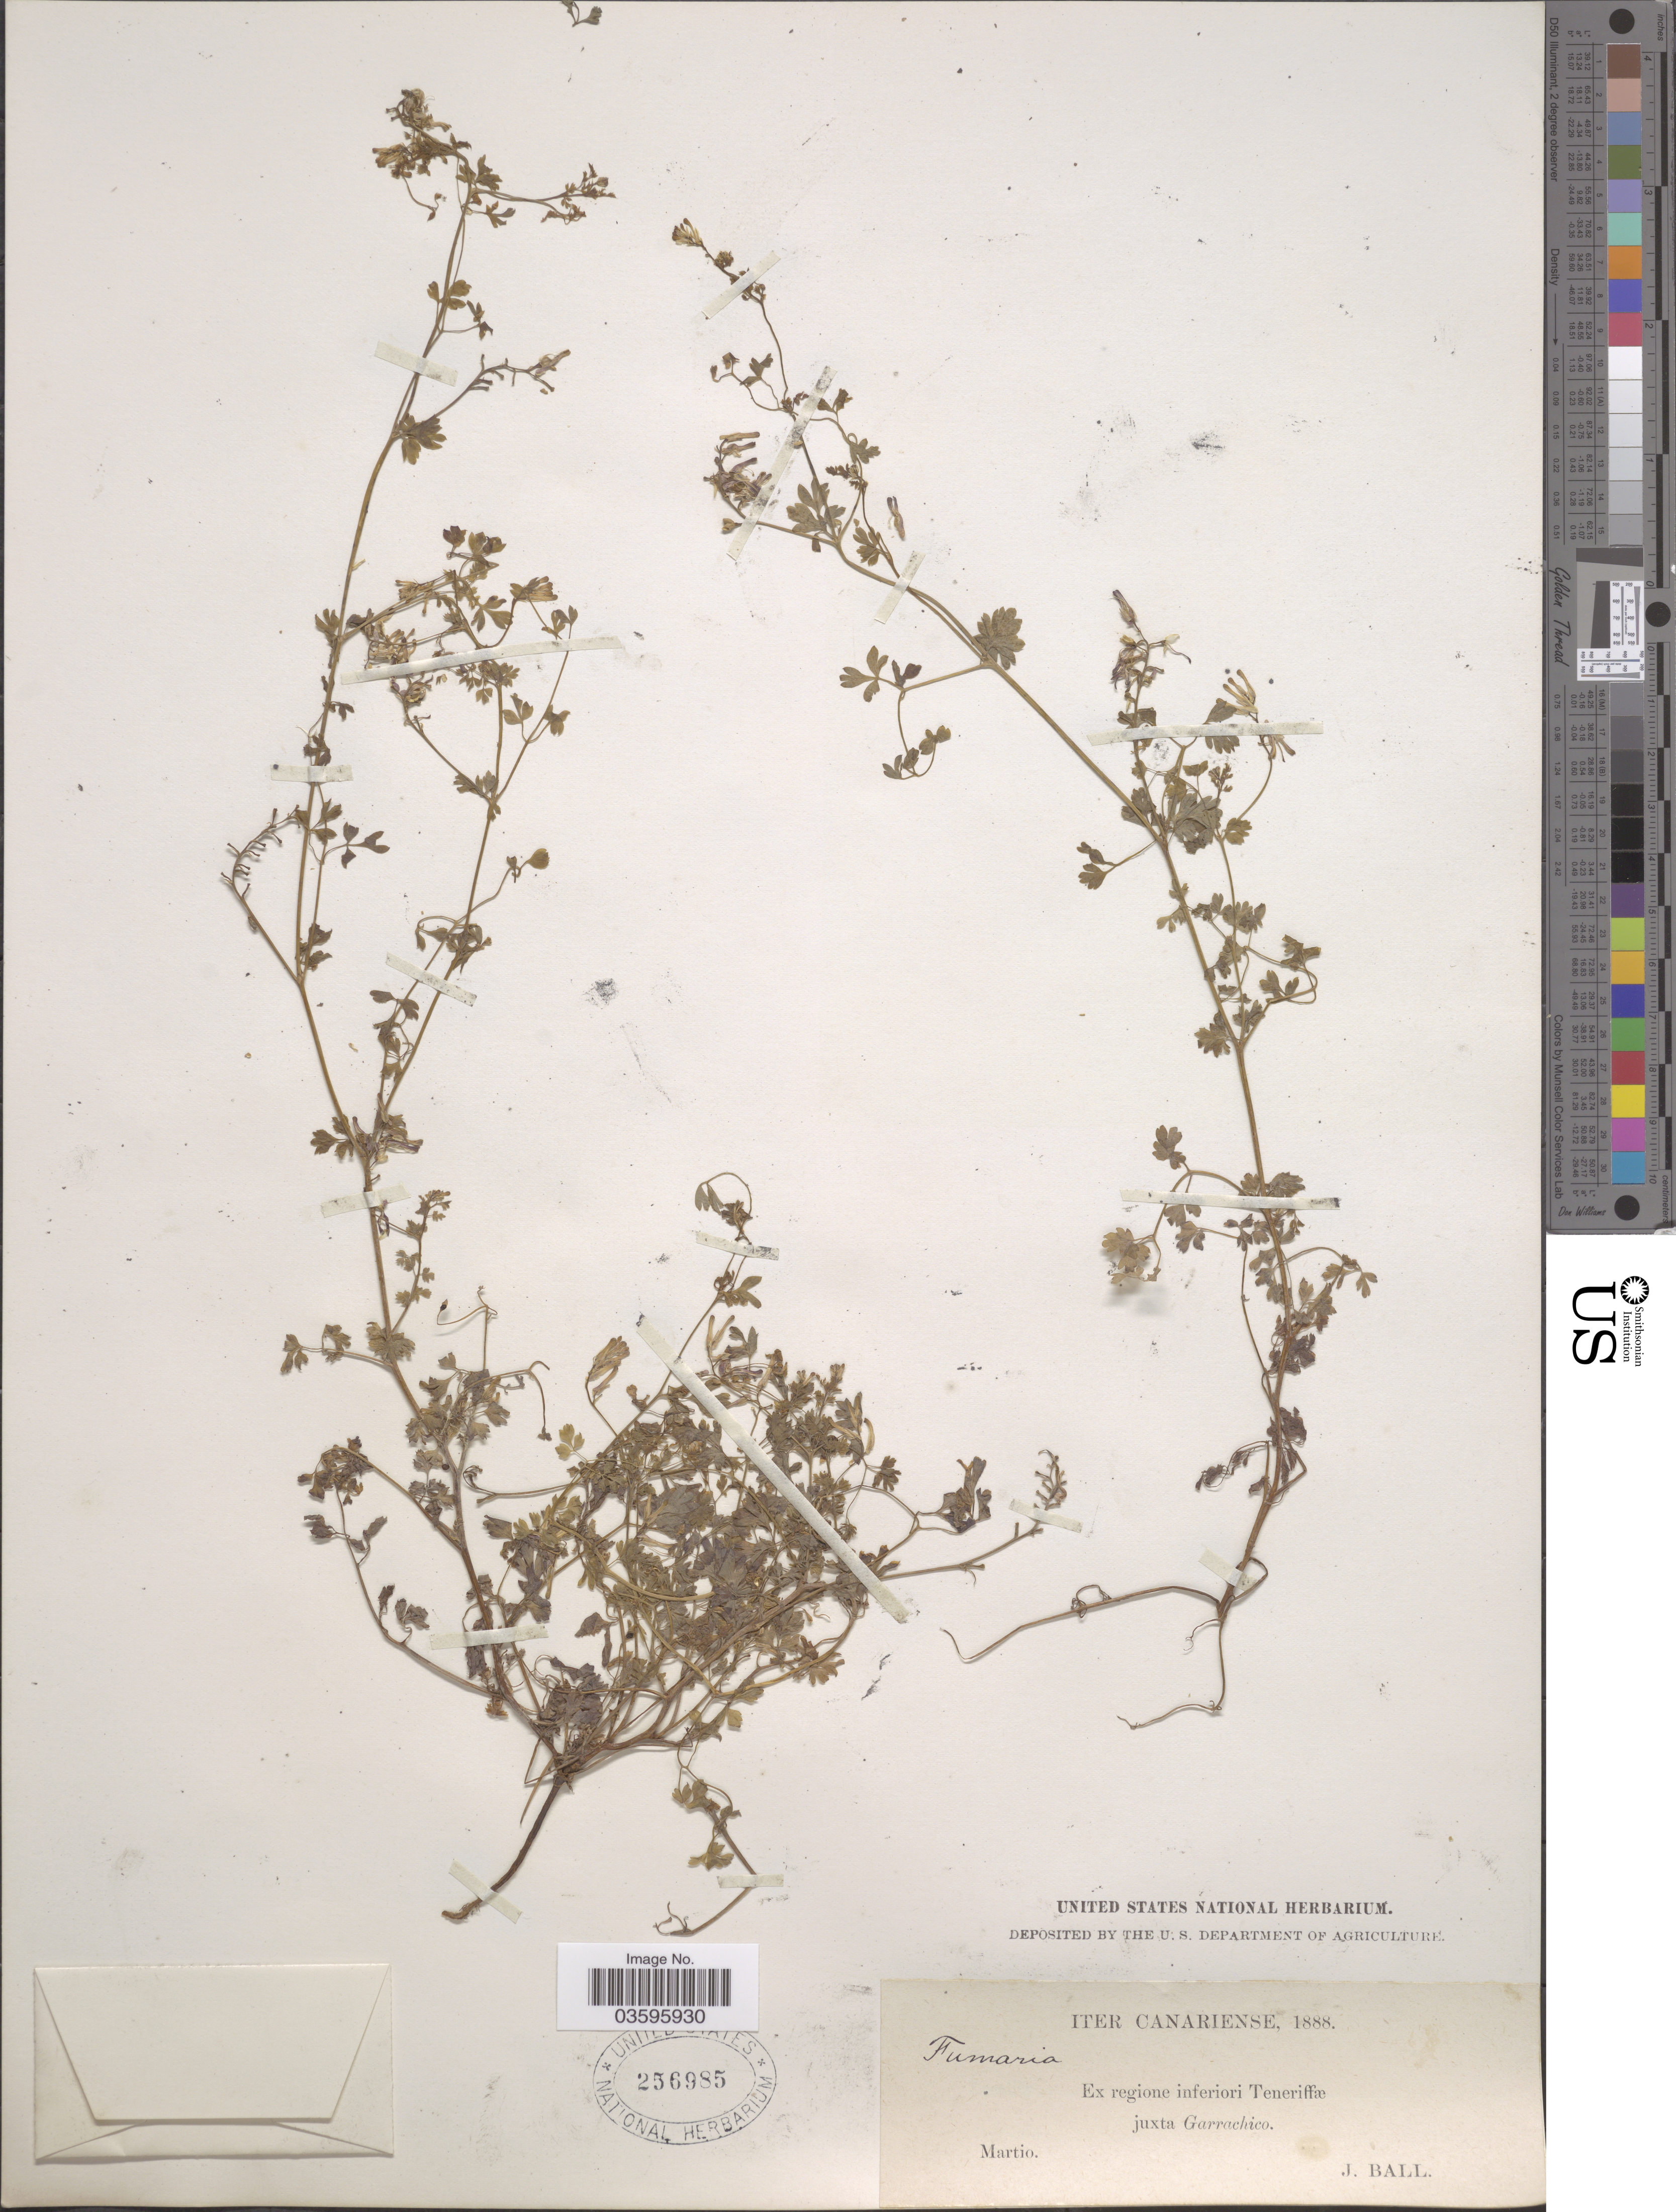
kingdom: Plantae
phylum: Tracheophyta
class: Magnoliopsida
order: Ranunculales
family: Papaveraceae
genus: Fumaria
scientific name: Fumaria sp.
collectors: J. Ball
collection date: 1888-03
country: Spain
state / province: Canarias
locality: Iter Canariense. Ex regione inferiori Teneriffæ juxta Garrachico.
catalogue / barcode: US 256985